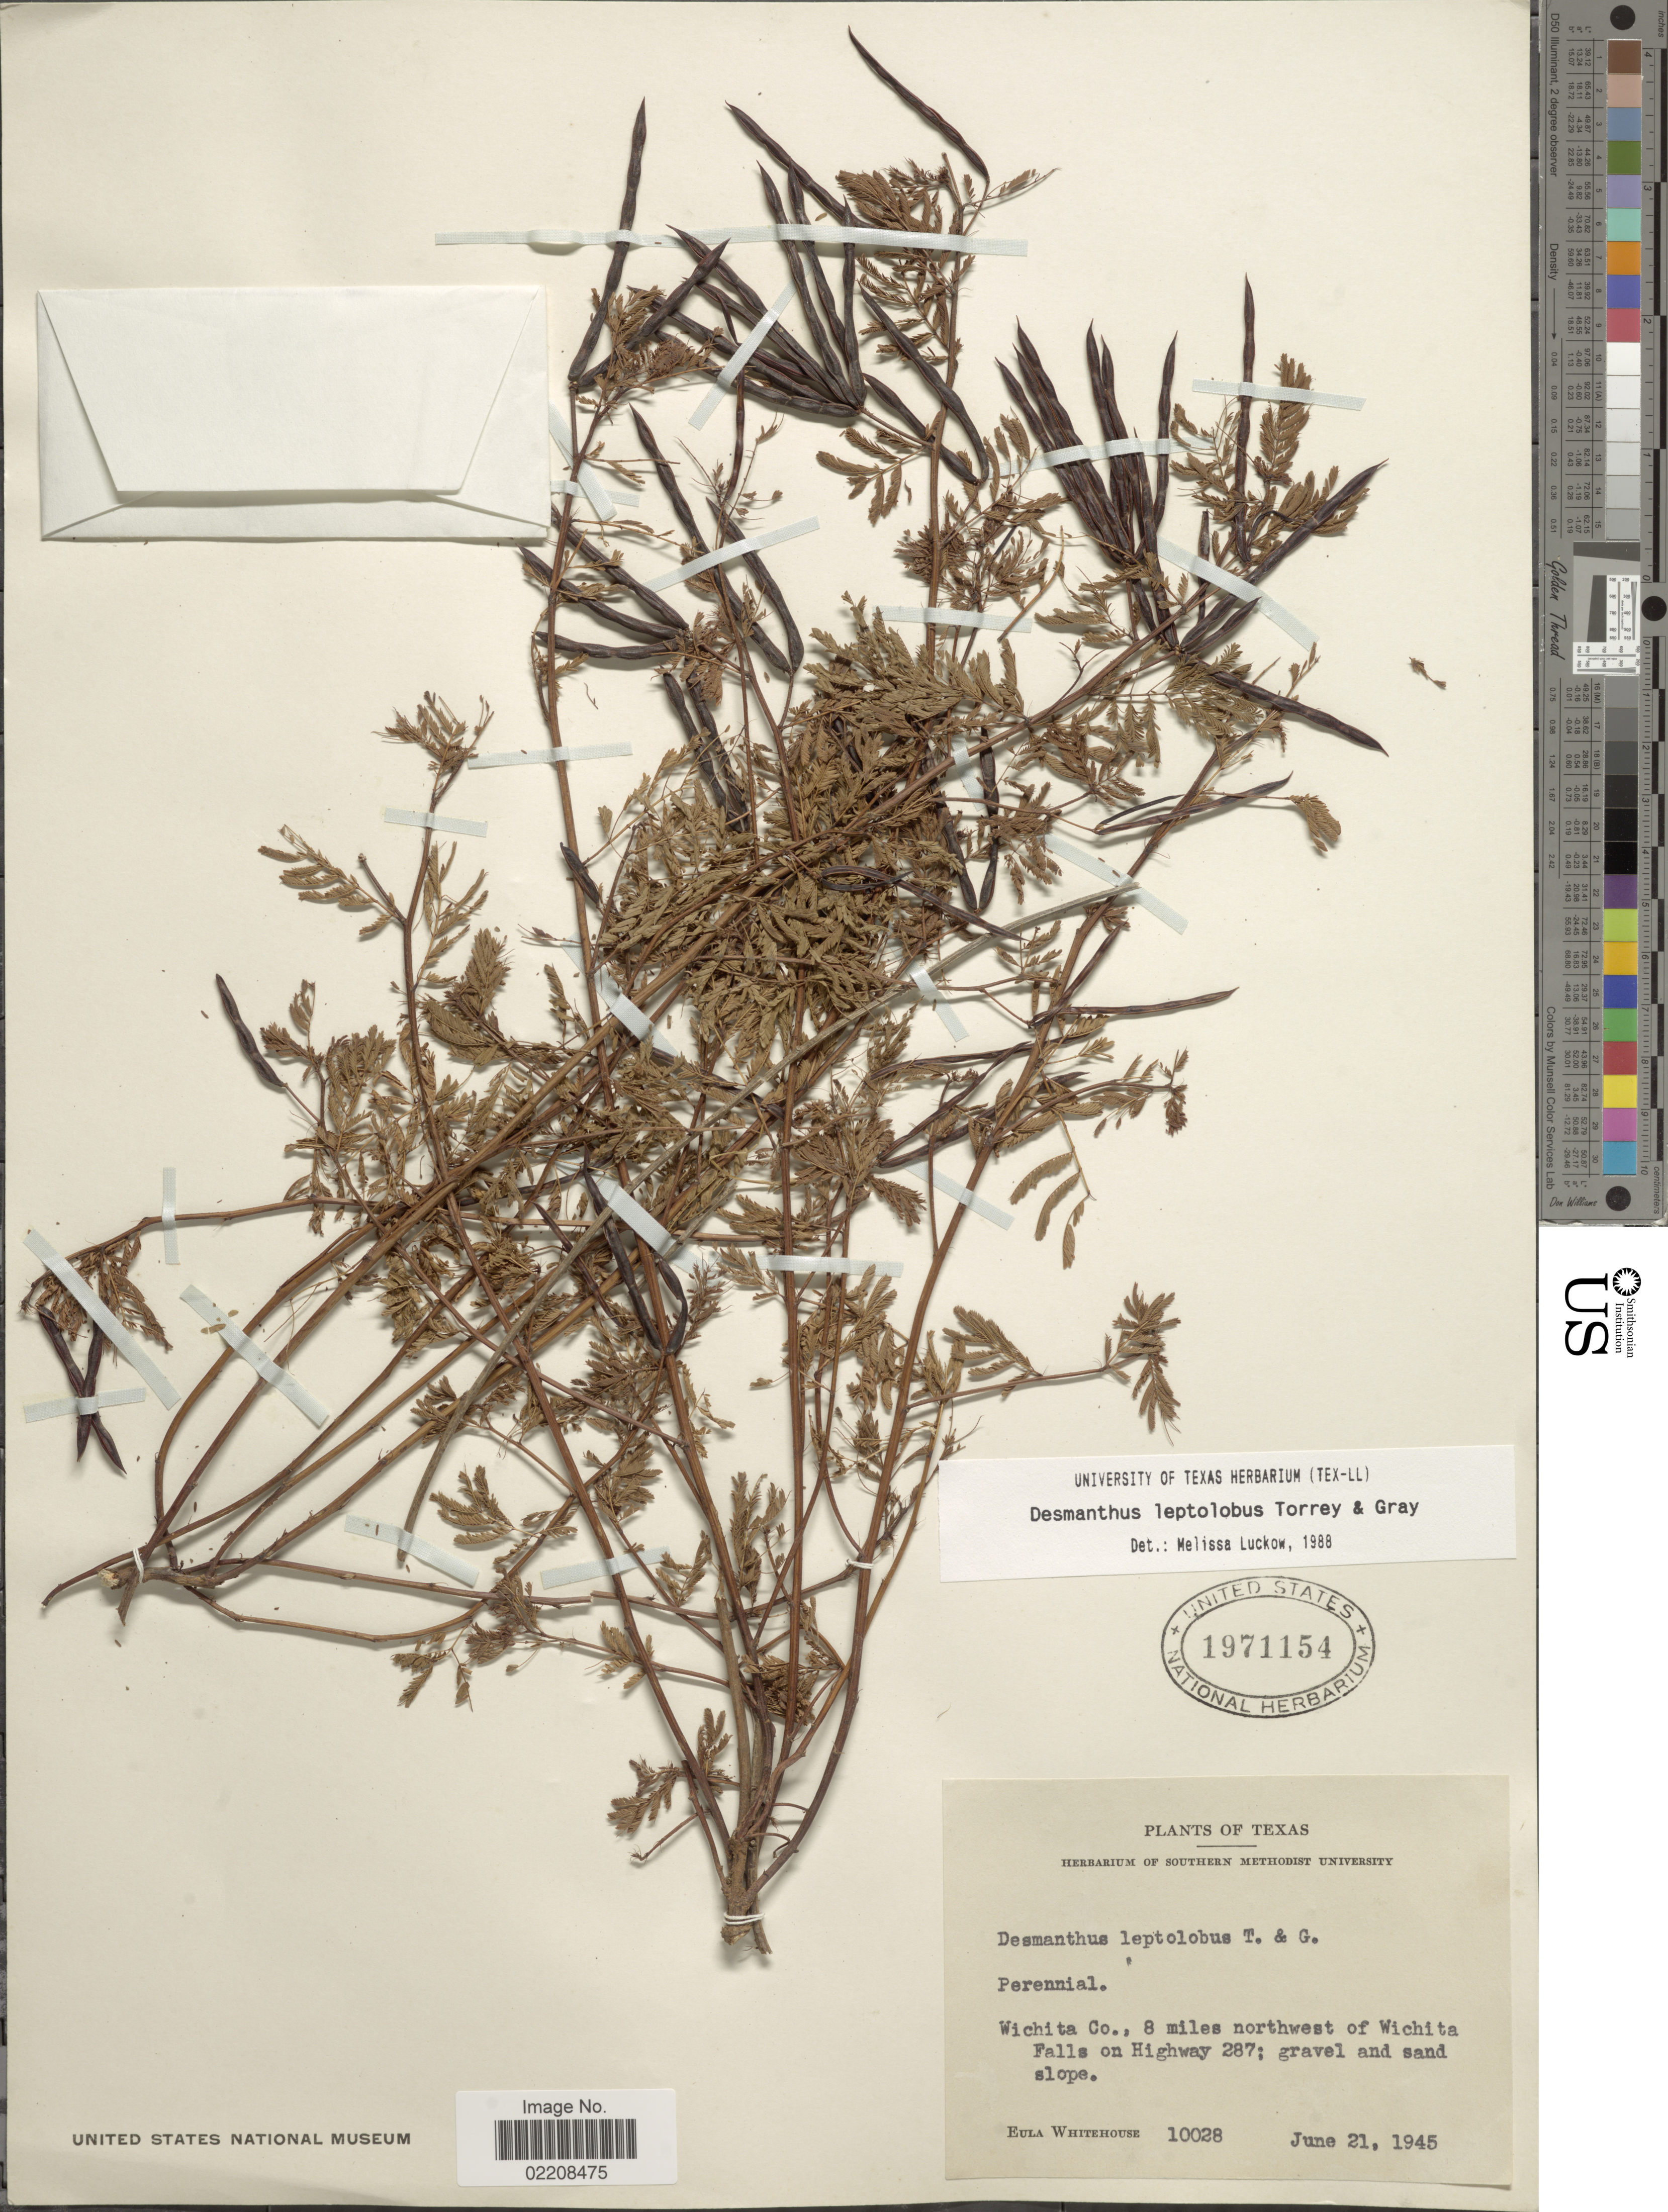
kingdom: Plantae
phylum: Tracheophyta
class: Magnoliopsida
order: Fabales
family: Fabaceae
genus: Desmanthus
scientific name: Desmanthus leptolobus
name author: Torr. & A. Gray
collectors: E. Whitehouse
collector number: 10028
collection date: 1945-06-21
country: United States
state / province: Texas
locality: Wichita Co., 8 miles northwest of Wichita Falls on Highway 287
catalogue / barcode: US 1971154